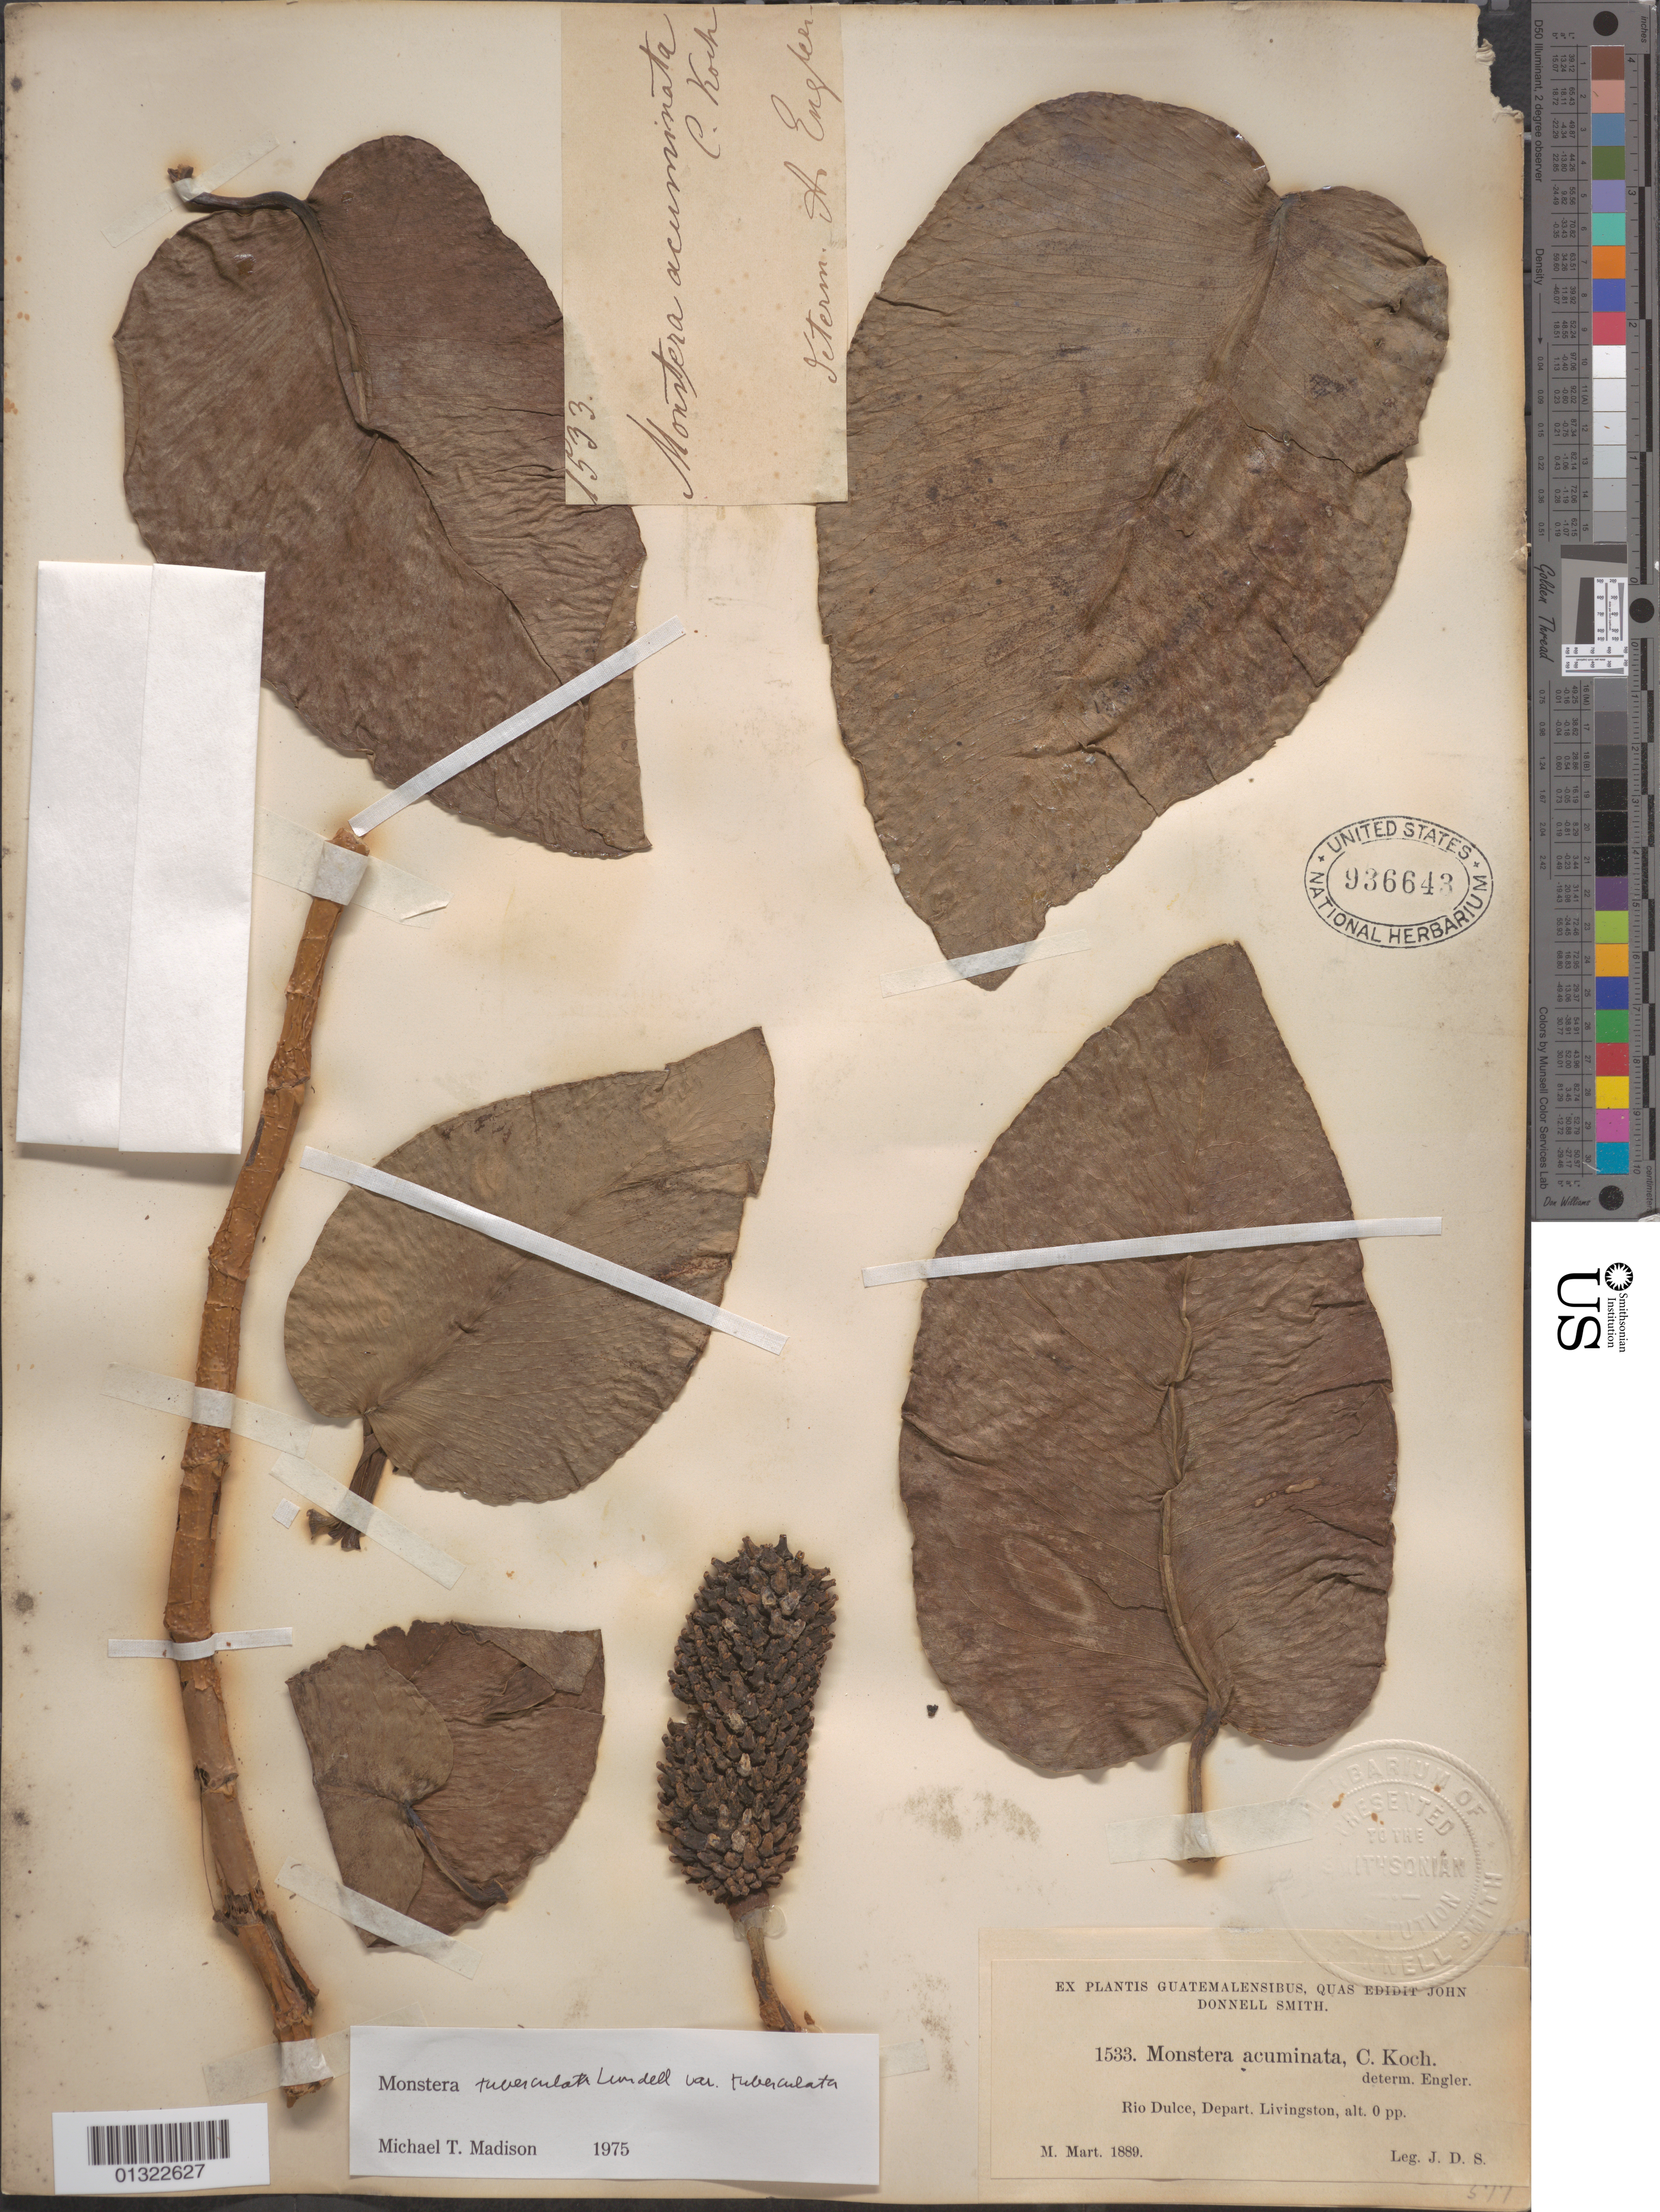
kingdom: Plantae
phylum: Tracheophyta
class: Liliopsida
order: Alismatales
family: Araceae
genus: Monstera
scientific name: Monstera tuberculata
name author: Lundell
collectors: J. Donnell Smith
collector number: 1533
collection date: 1889-03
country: Guatemala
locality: Rio Dulce, Depart. Livingston.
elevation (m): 0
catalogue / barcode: US 936643